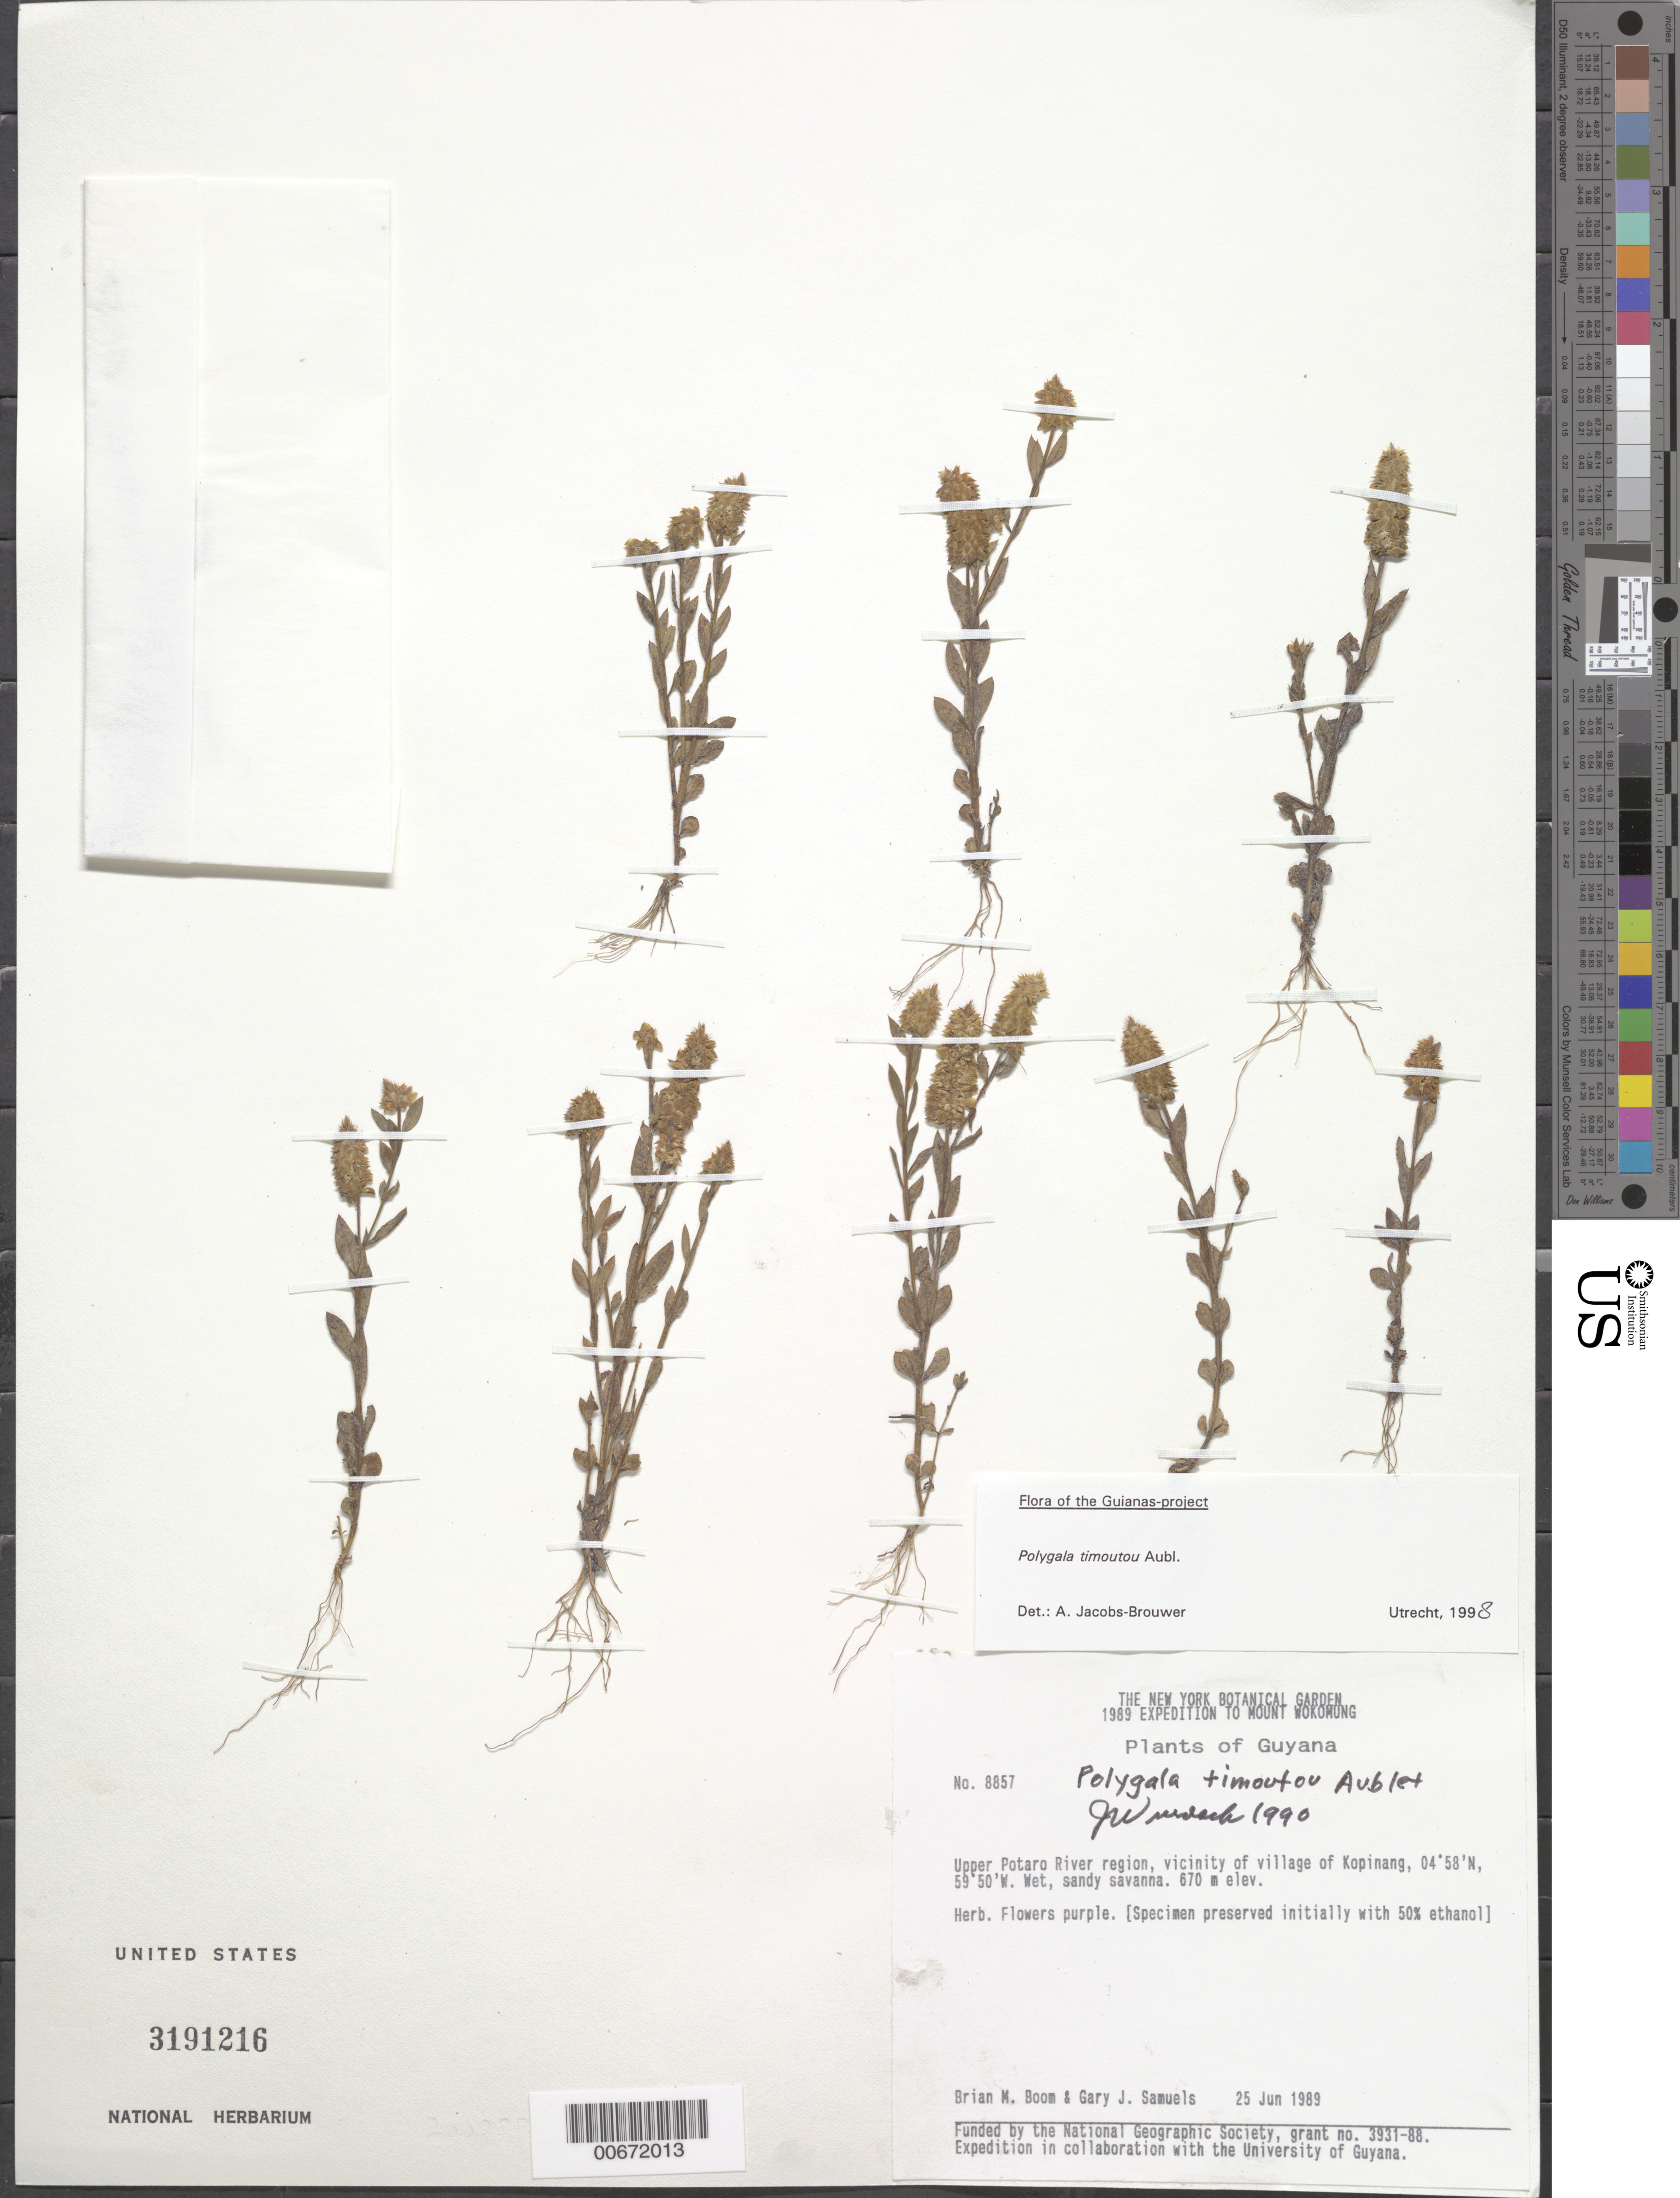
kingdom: Plantae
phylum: Tracheophyta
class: Magnoliopsida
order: Fabales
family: Polygalaceae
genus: Polygala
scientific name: Polygala timoutou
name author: Aubl.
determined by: Wurdack, John J., (US), US (UNITED STATES)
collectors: B. M. Boom & G. Samuels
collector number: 8857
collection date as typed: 25-Jun-89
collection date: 1989-06-25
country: Guyana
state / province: Potaro-Siparuni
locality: Upper Potaro R., Kopinang village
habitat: Wet sandy savanna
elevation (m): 670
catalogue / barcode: US 3191216